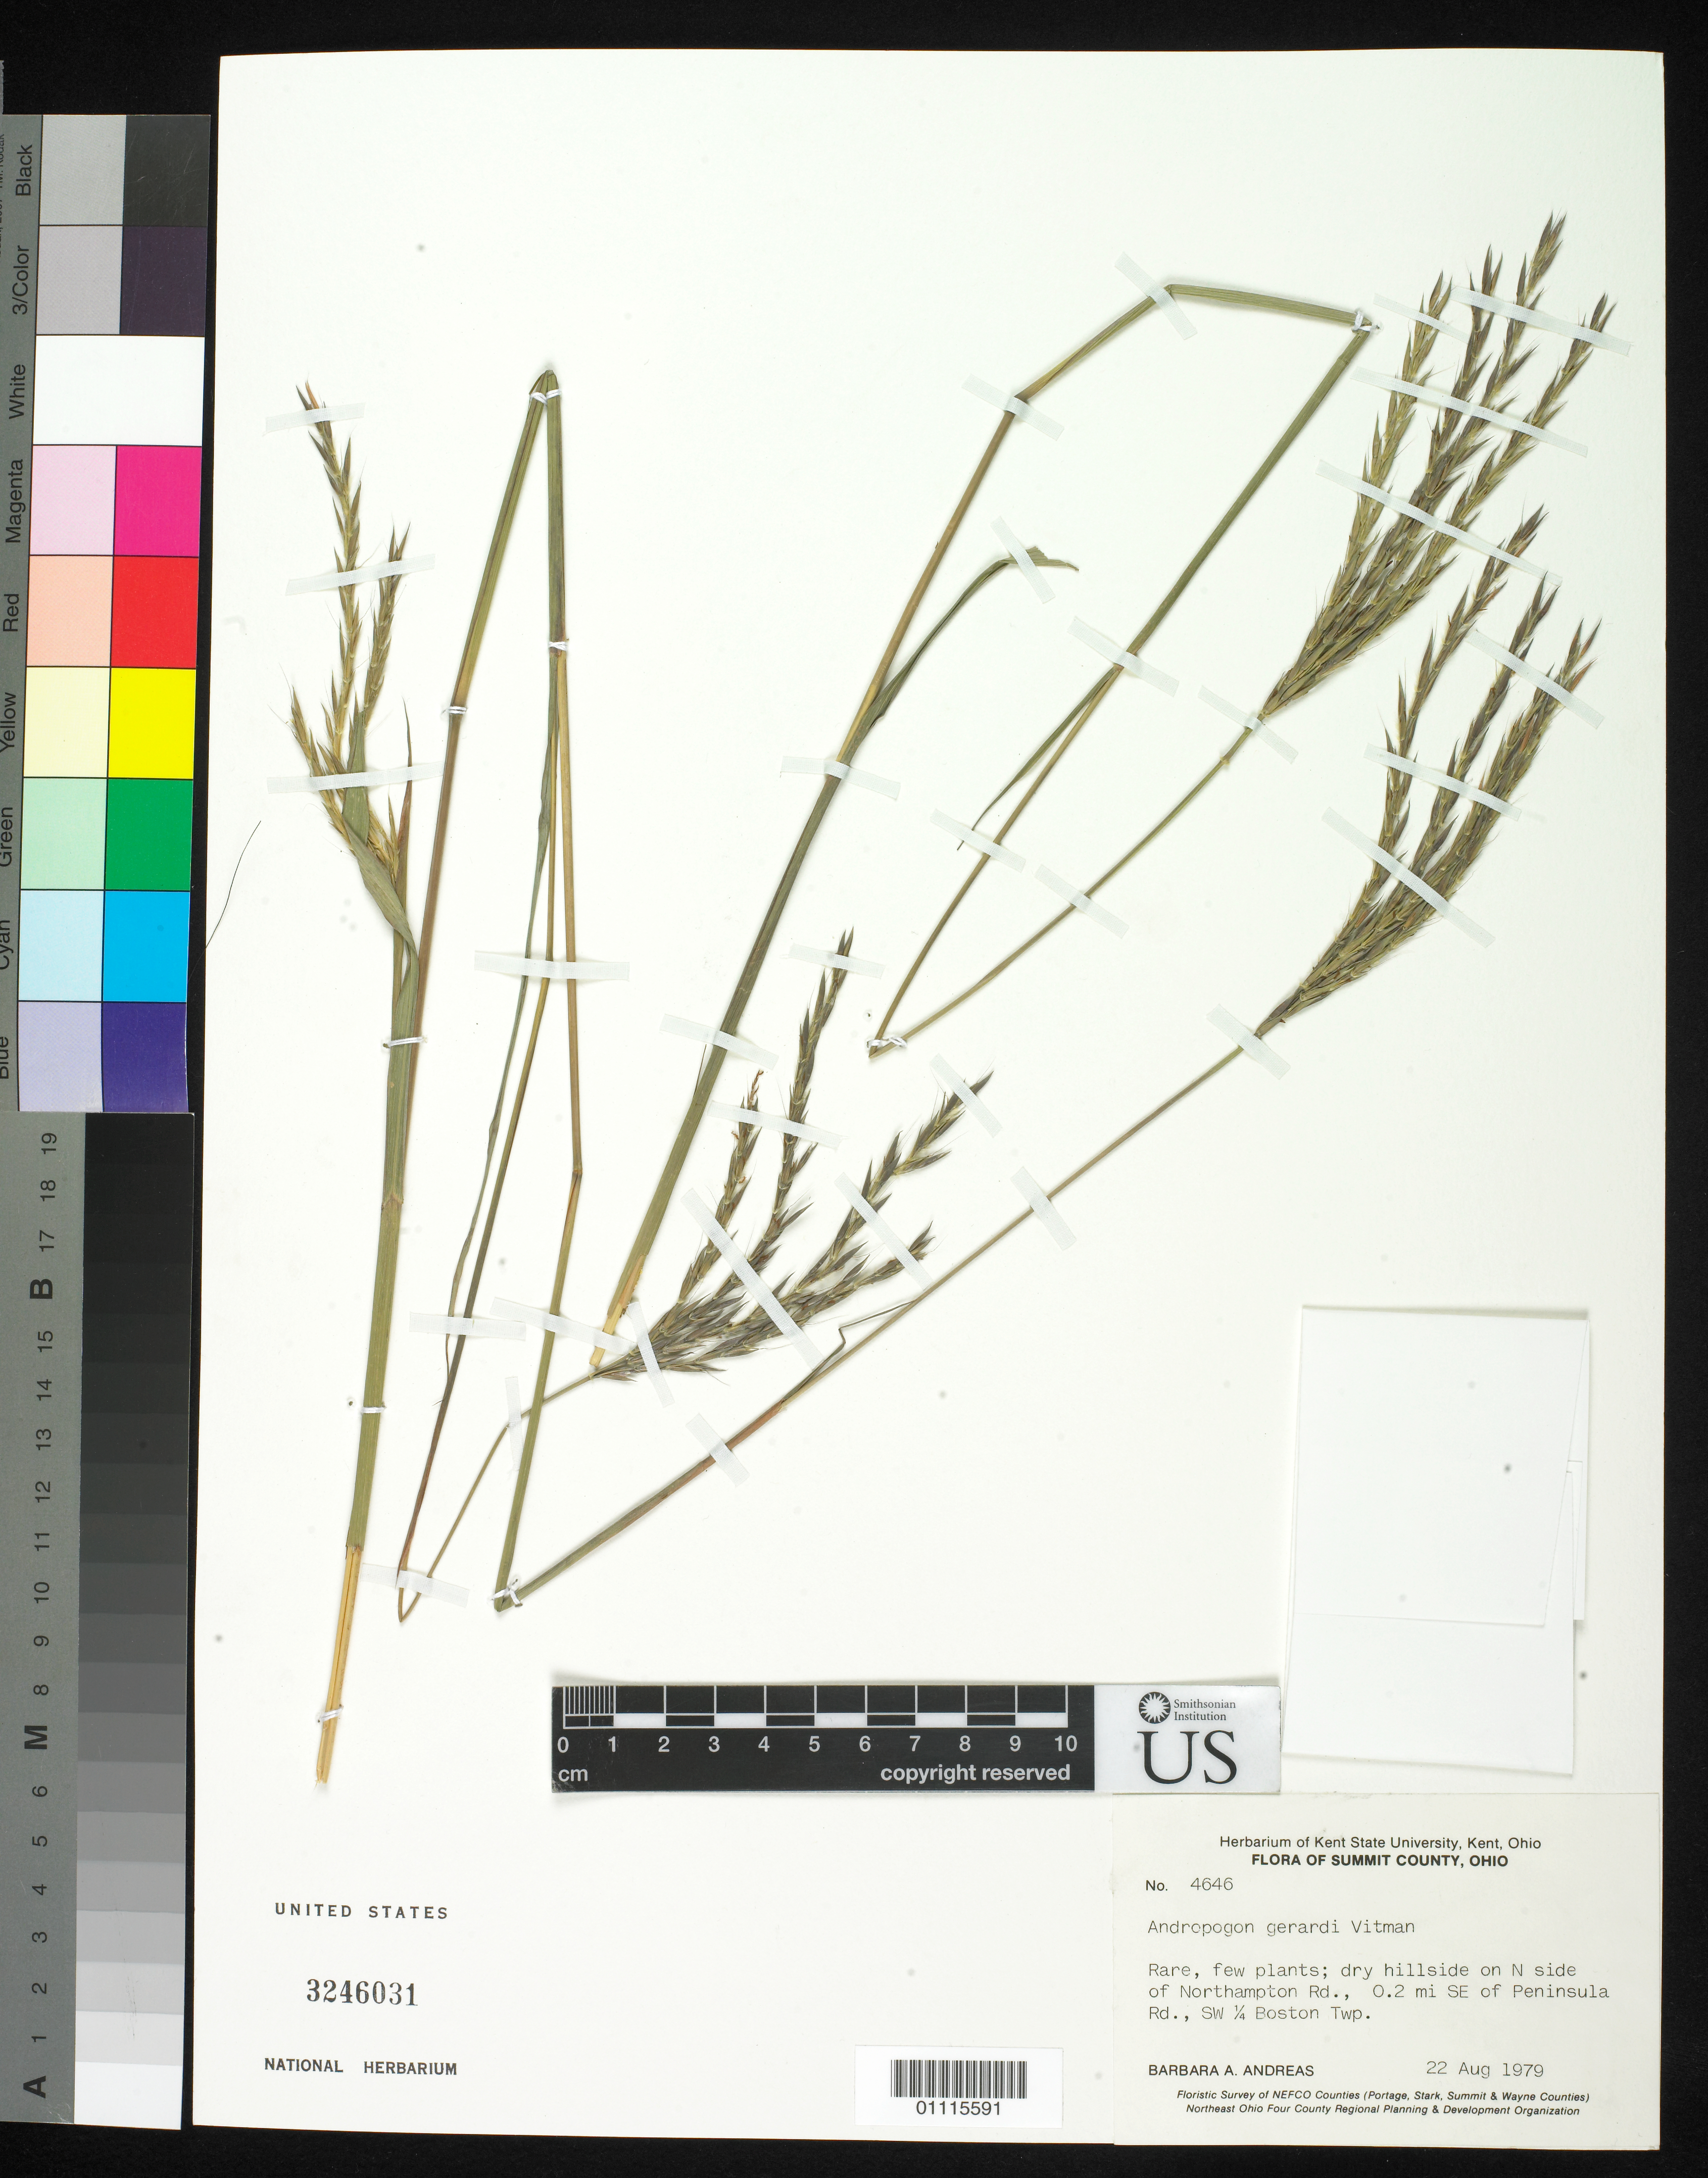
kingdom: Plantae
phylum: Tracheophyta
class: Liliopsida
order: Poales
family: Poaceae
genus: Andropogon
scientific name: Andropogon gerardii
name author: Vitman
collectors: B. A. Andreas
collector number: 4646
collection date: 1979-08-22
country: United States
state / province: Ohio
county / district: Summit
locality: On N side of Northampton Rd., 0.2 mi. SE of Peninsula Rd., SW 1/4 Boston Twp.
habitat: dry hillside.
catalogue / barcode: US 3246031